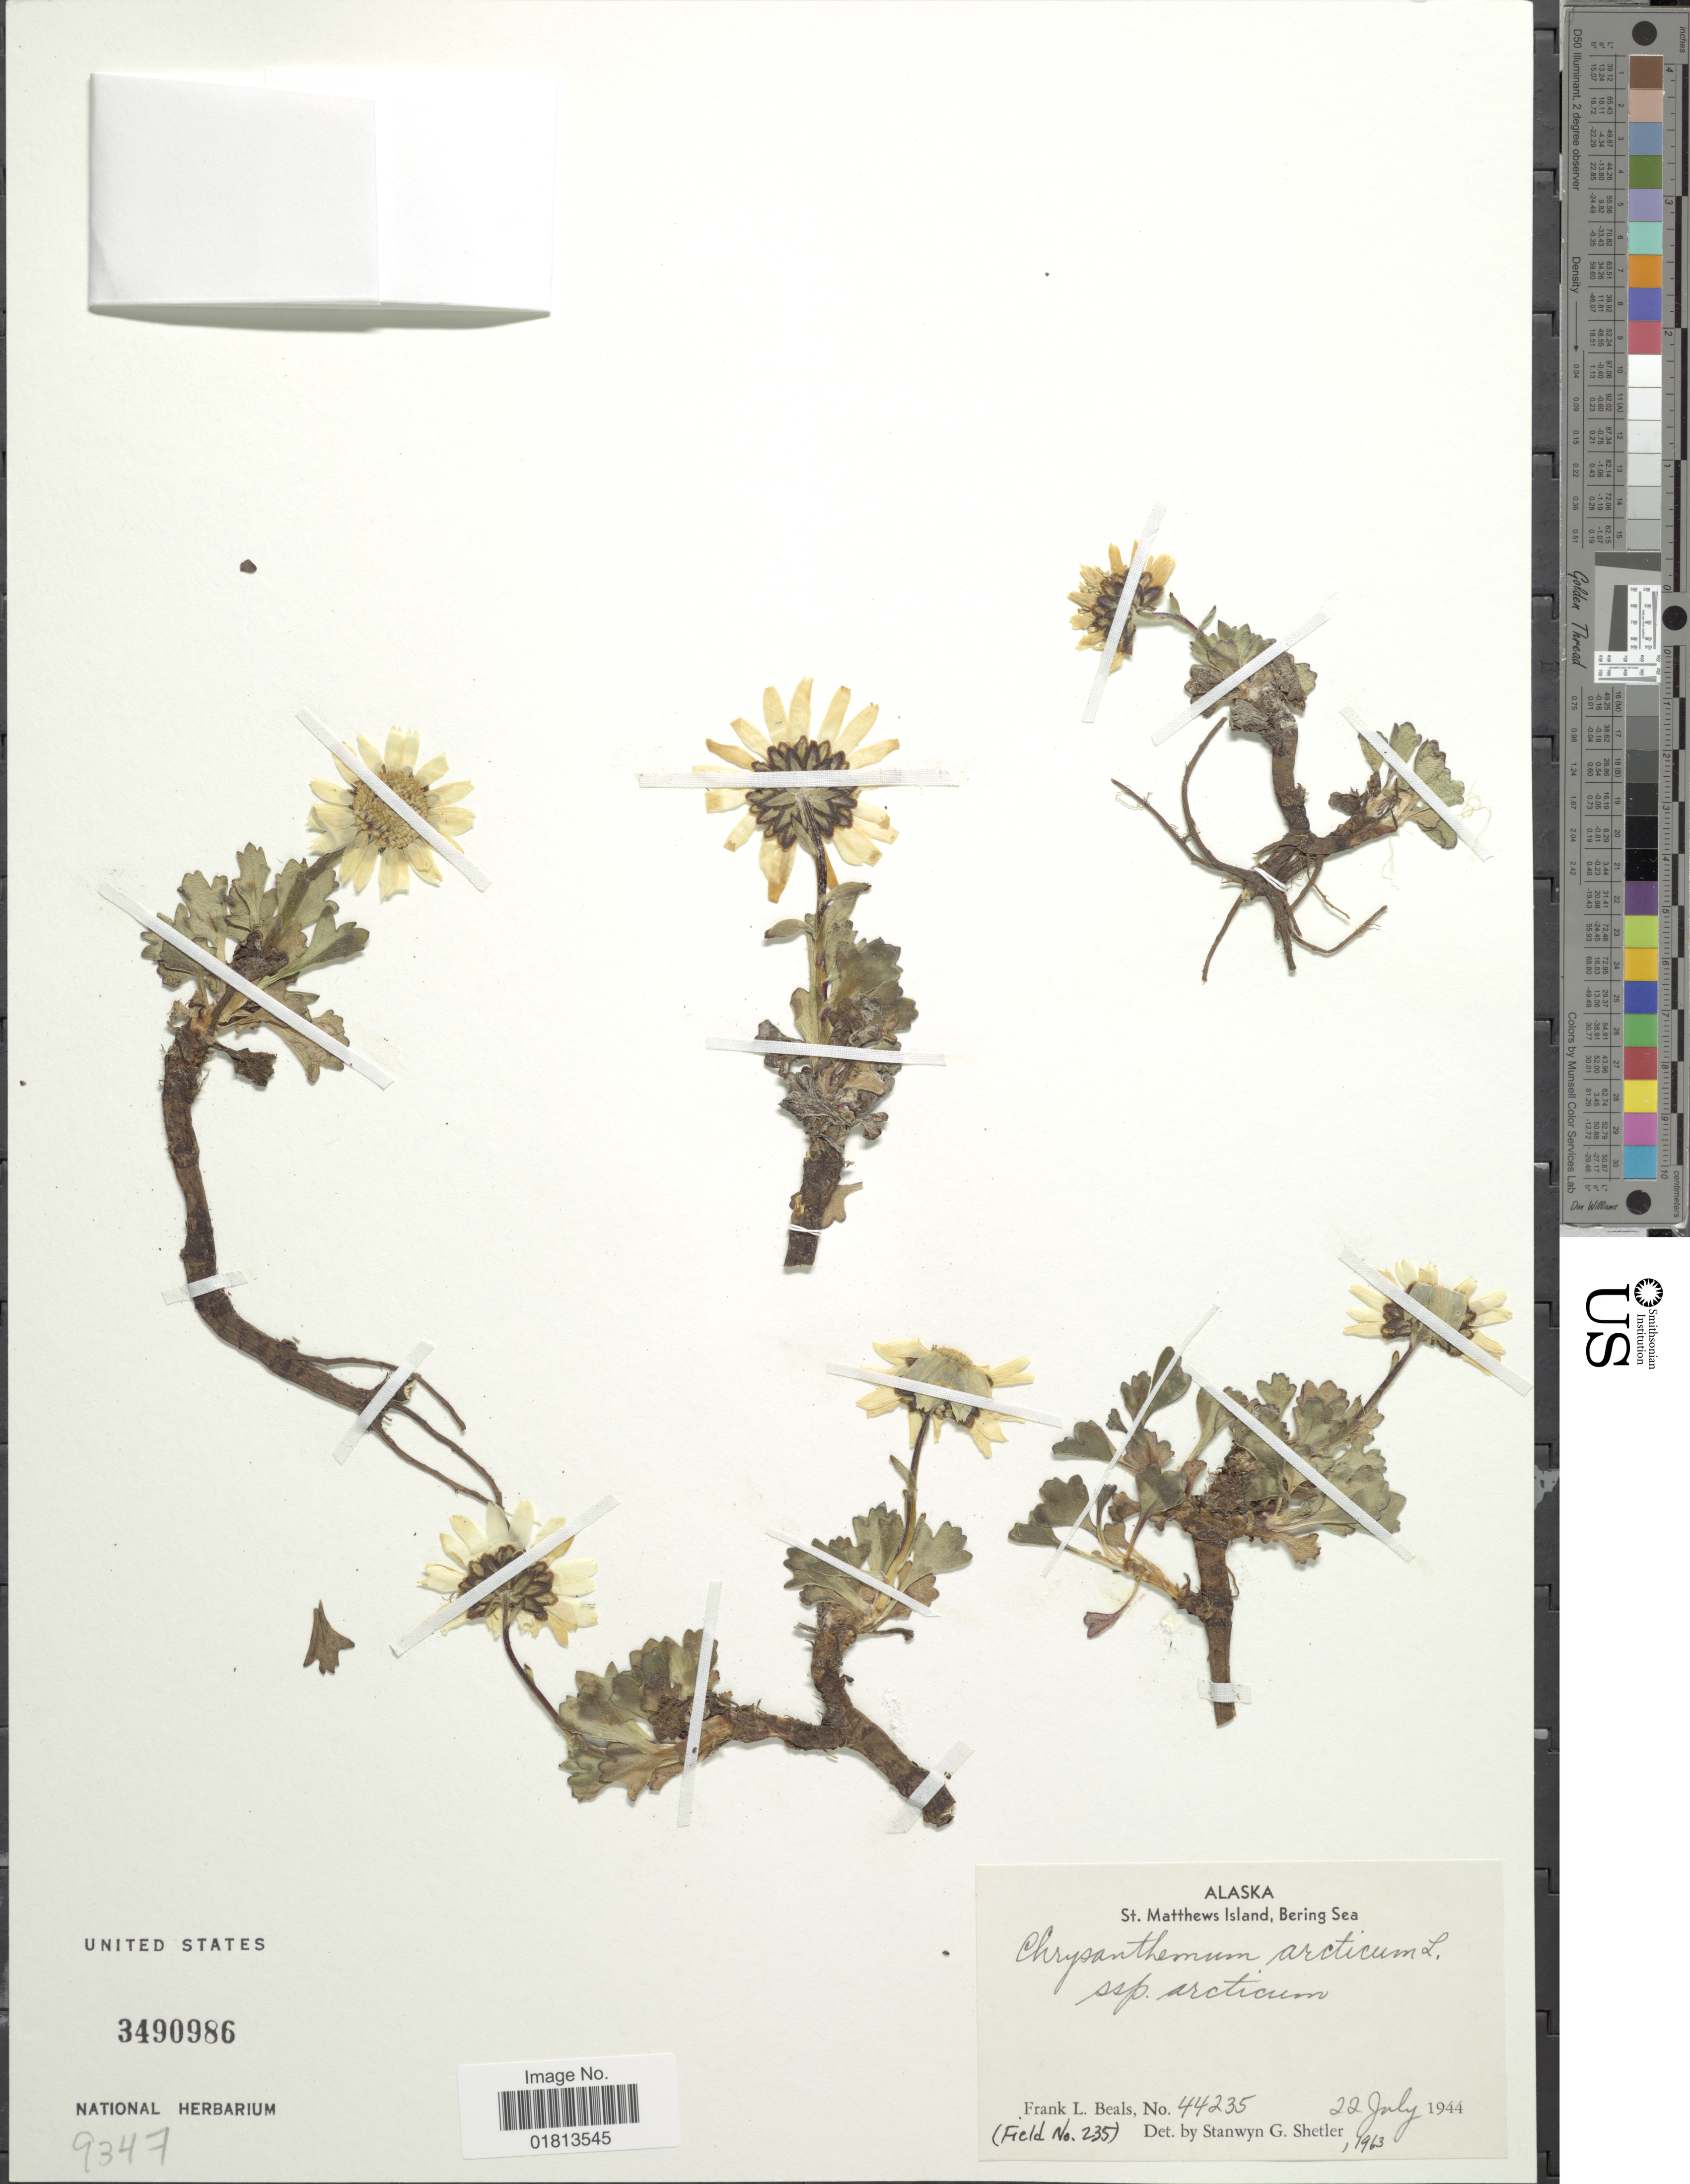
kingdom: Plantae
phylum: Tracheophyta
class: Magnoliopsida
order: Asterales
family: Asteraceae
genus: Dendranthema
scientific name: Dendranthema arcticum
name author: (L.) Tzvelev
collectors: F. Beals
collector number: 44235/235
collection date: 1944-07-22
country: United States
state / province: Alaska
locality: St. Matthews Island, Bering Sea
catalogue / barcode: US 3490986